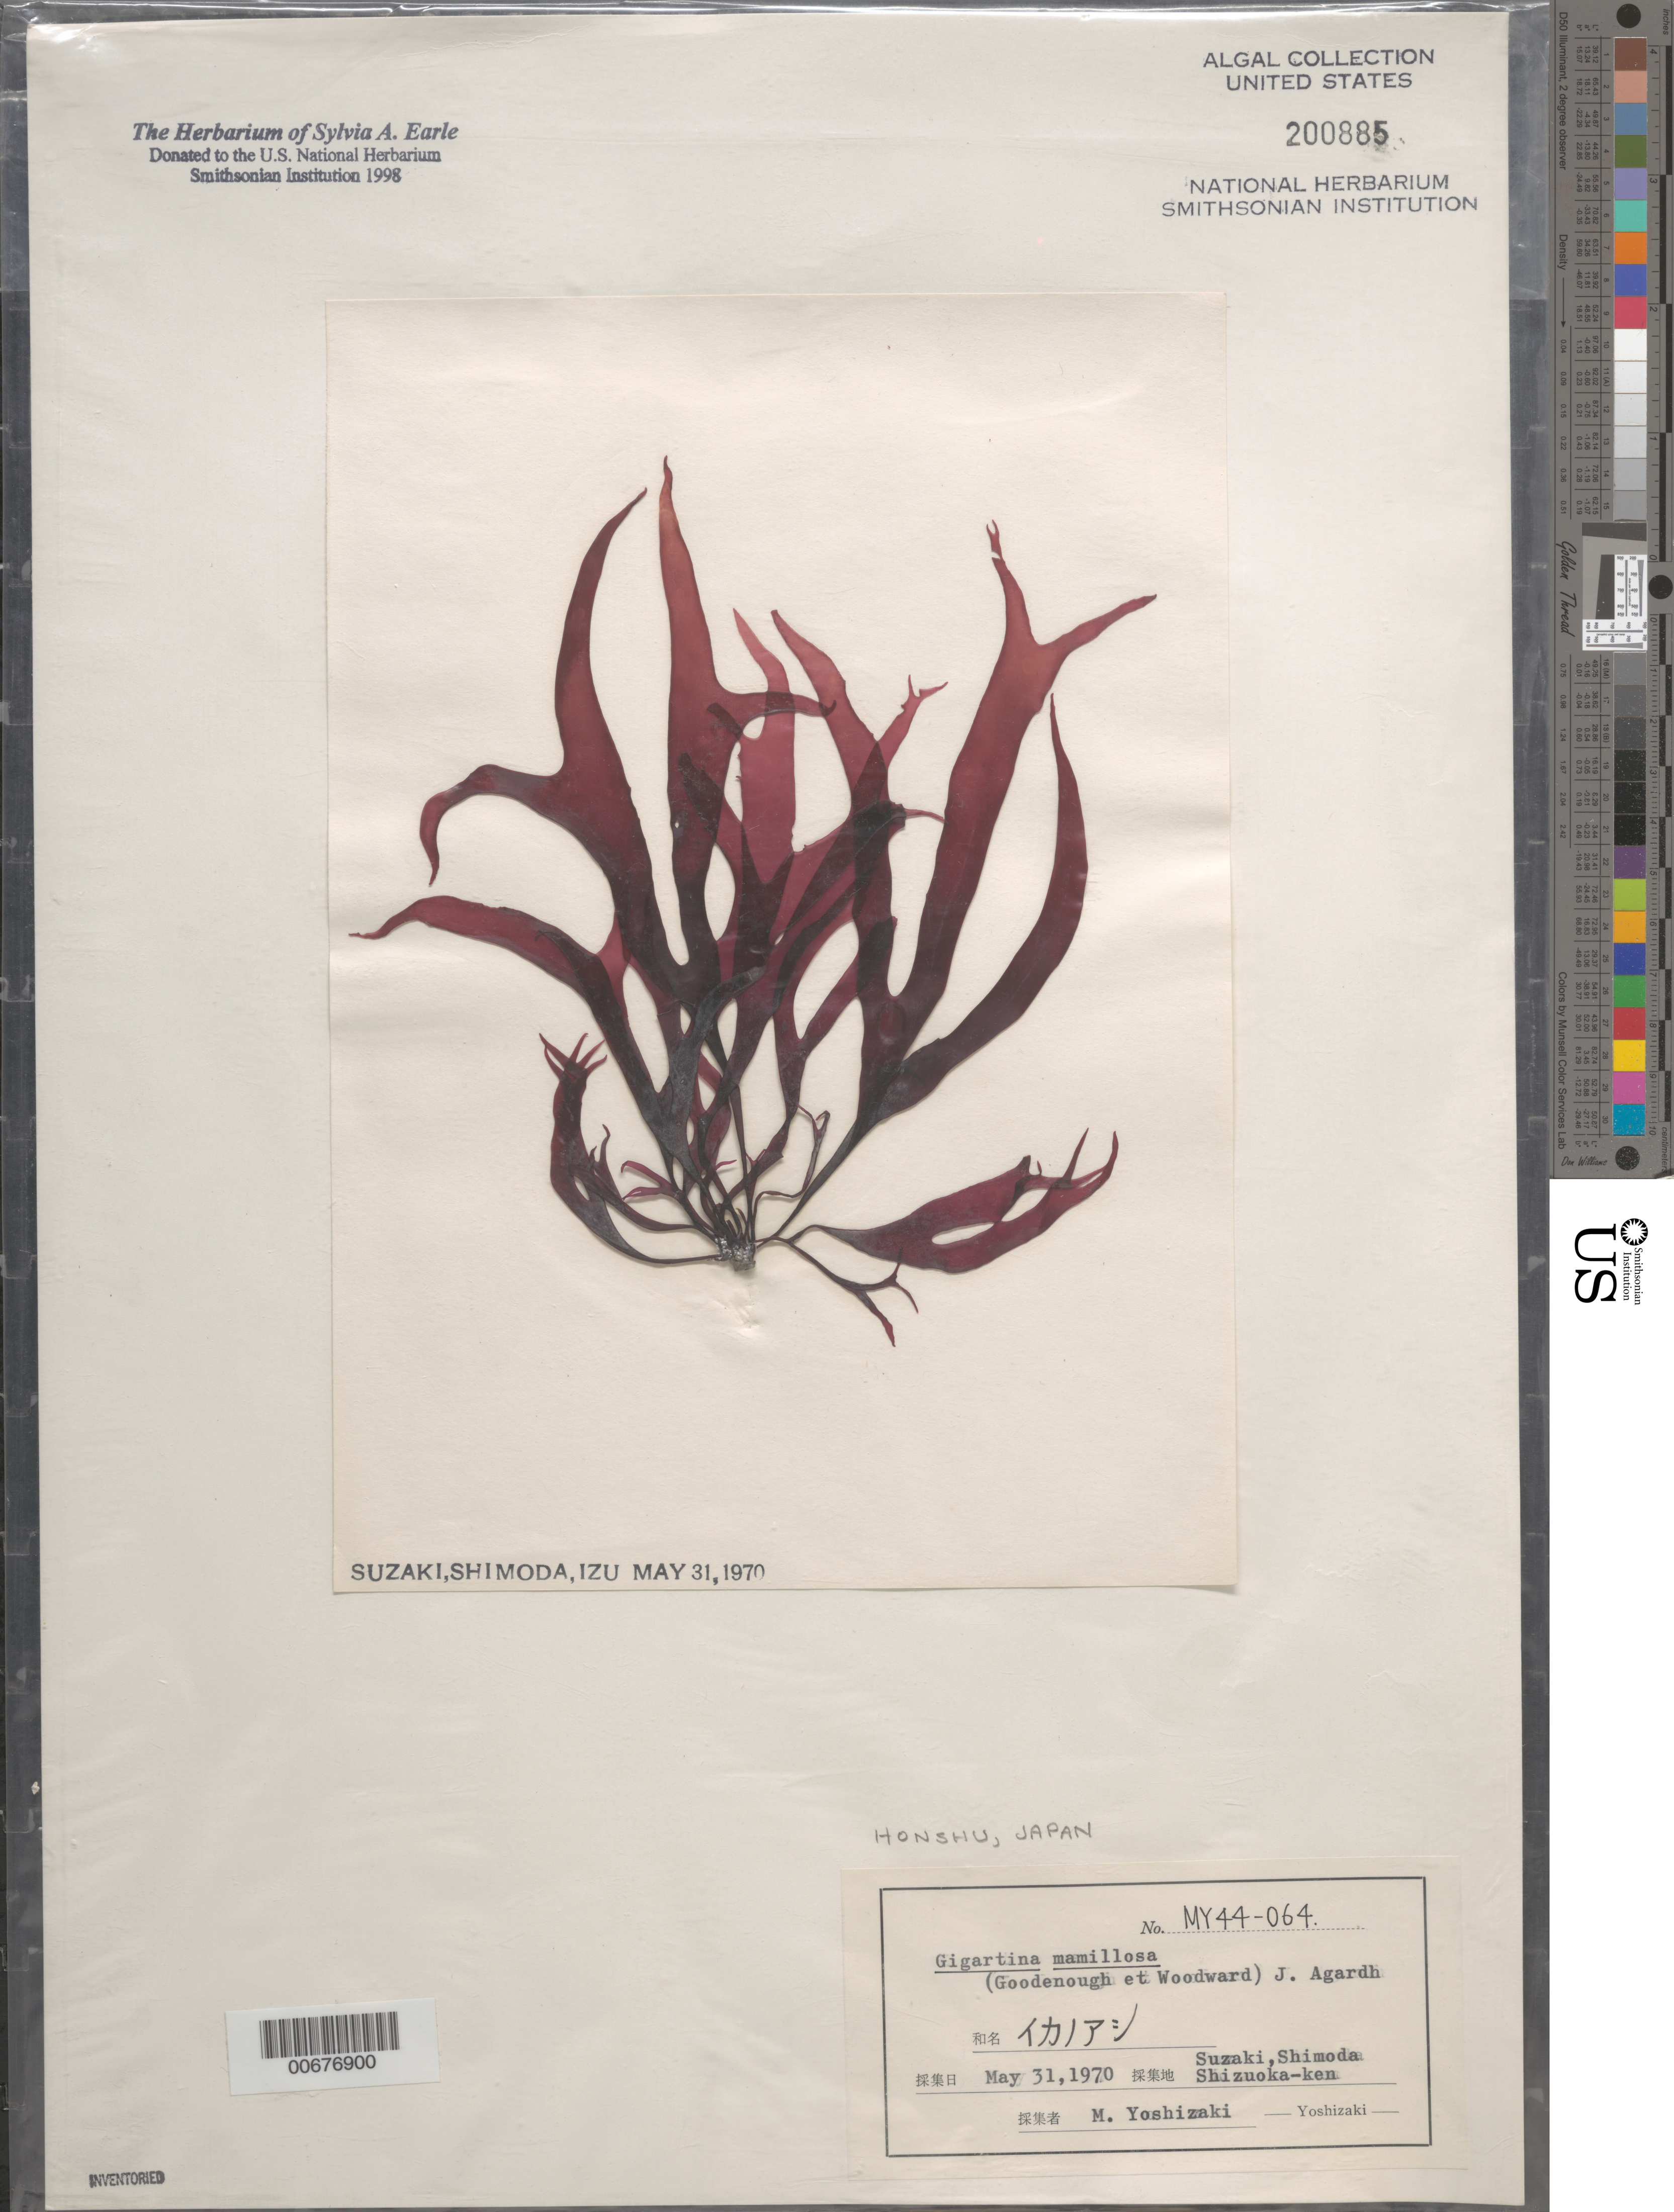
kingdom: Plantae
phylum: Rhodophyta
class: Florideophyceae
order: Gigartinales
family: Phyllophoraceae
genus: Mastocarpus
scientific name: Mastocarpus stellatus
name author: (Stackh.) Guiry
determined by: Algae name updating Project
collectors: M. Yoshizaki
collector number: MY 44-064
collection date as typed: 31 May 1970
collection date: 1970-05-31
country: Japan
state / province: Sizuoka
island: Honshu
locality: Suzaki, Shimoda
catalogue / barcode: US 200885